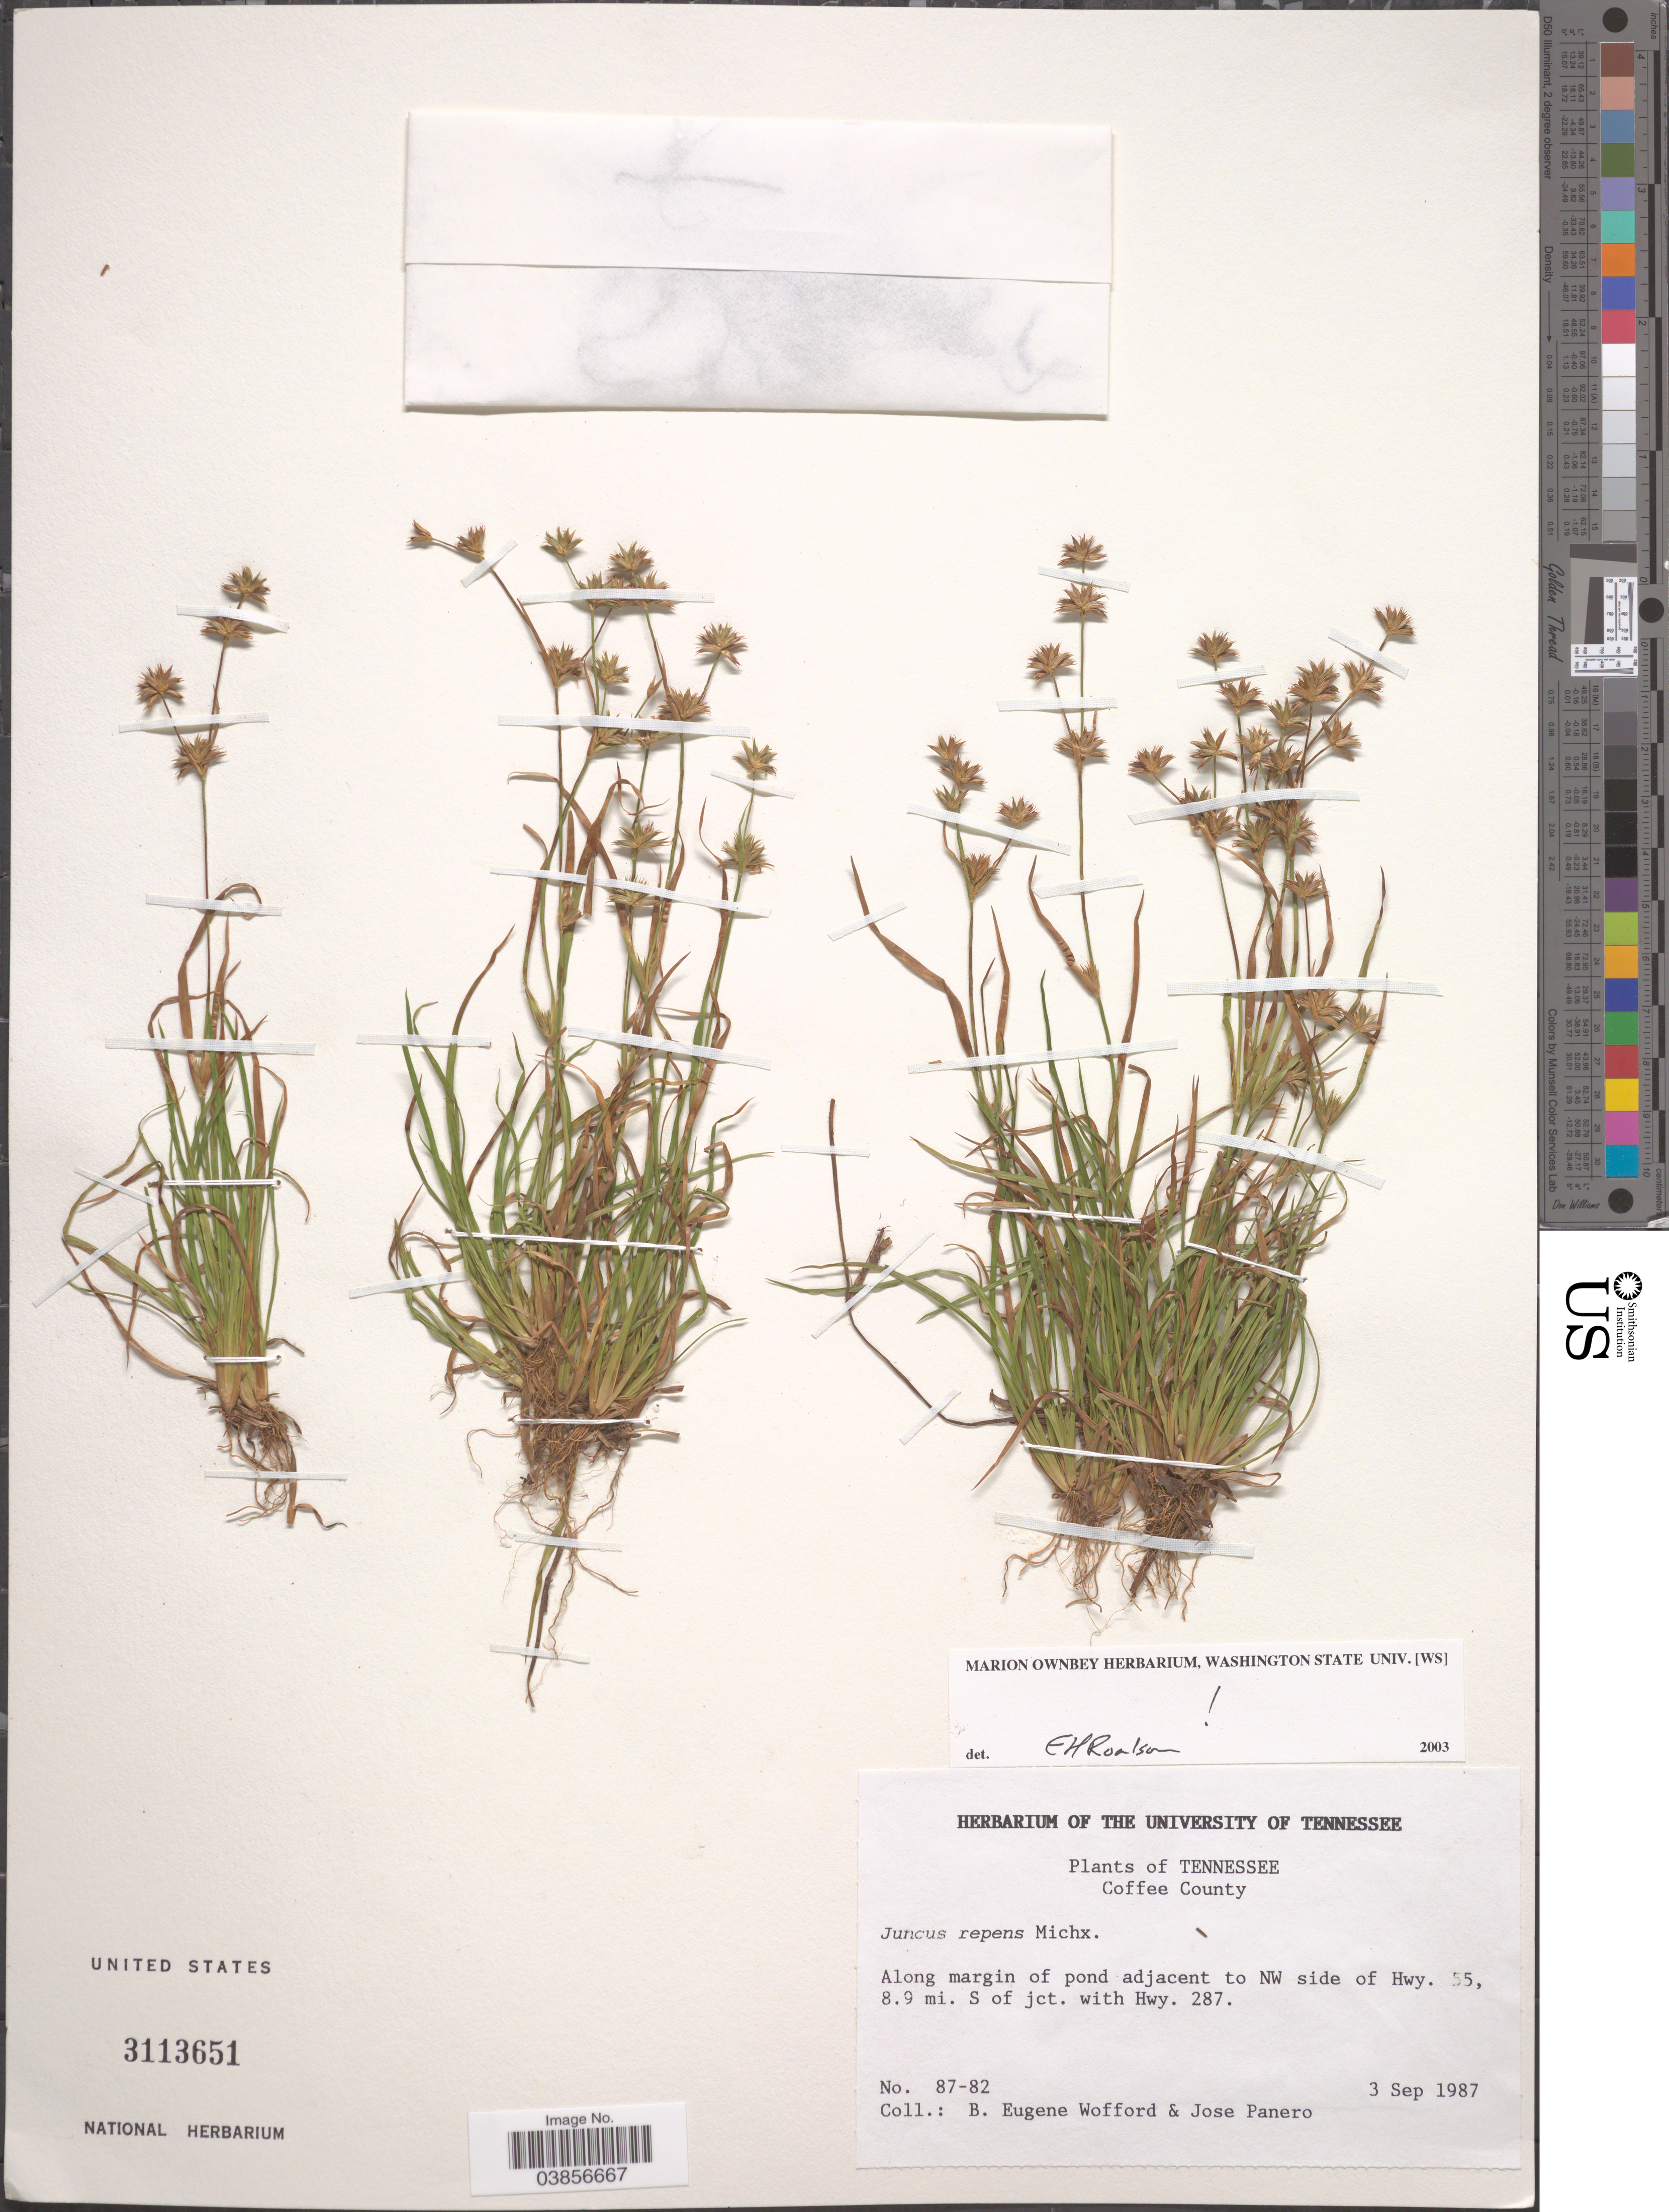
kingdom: Plantae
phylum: Tracheophyta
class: Liliopsida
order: Poales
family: Juncaceae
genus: Juncus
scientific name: Juncus repens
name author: Michx.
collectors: B. Wofford & J. L. Panero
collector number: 87-82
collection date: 1987-09-03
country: United States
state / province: Tennessee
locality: Coffee County. Along margin of pond adjacent to NW side of Hwy. 55, 8.9 mi. S of jct. with Hwy. 287.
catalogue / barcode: US 3113651